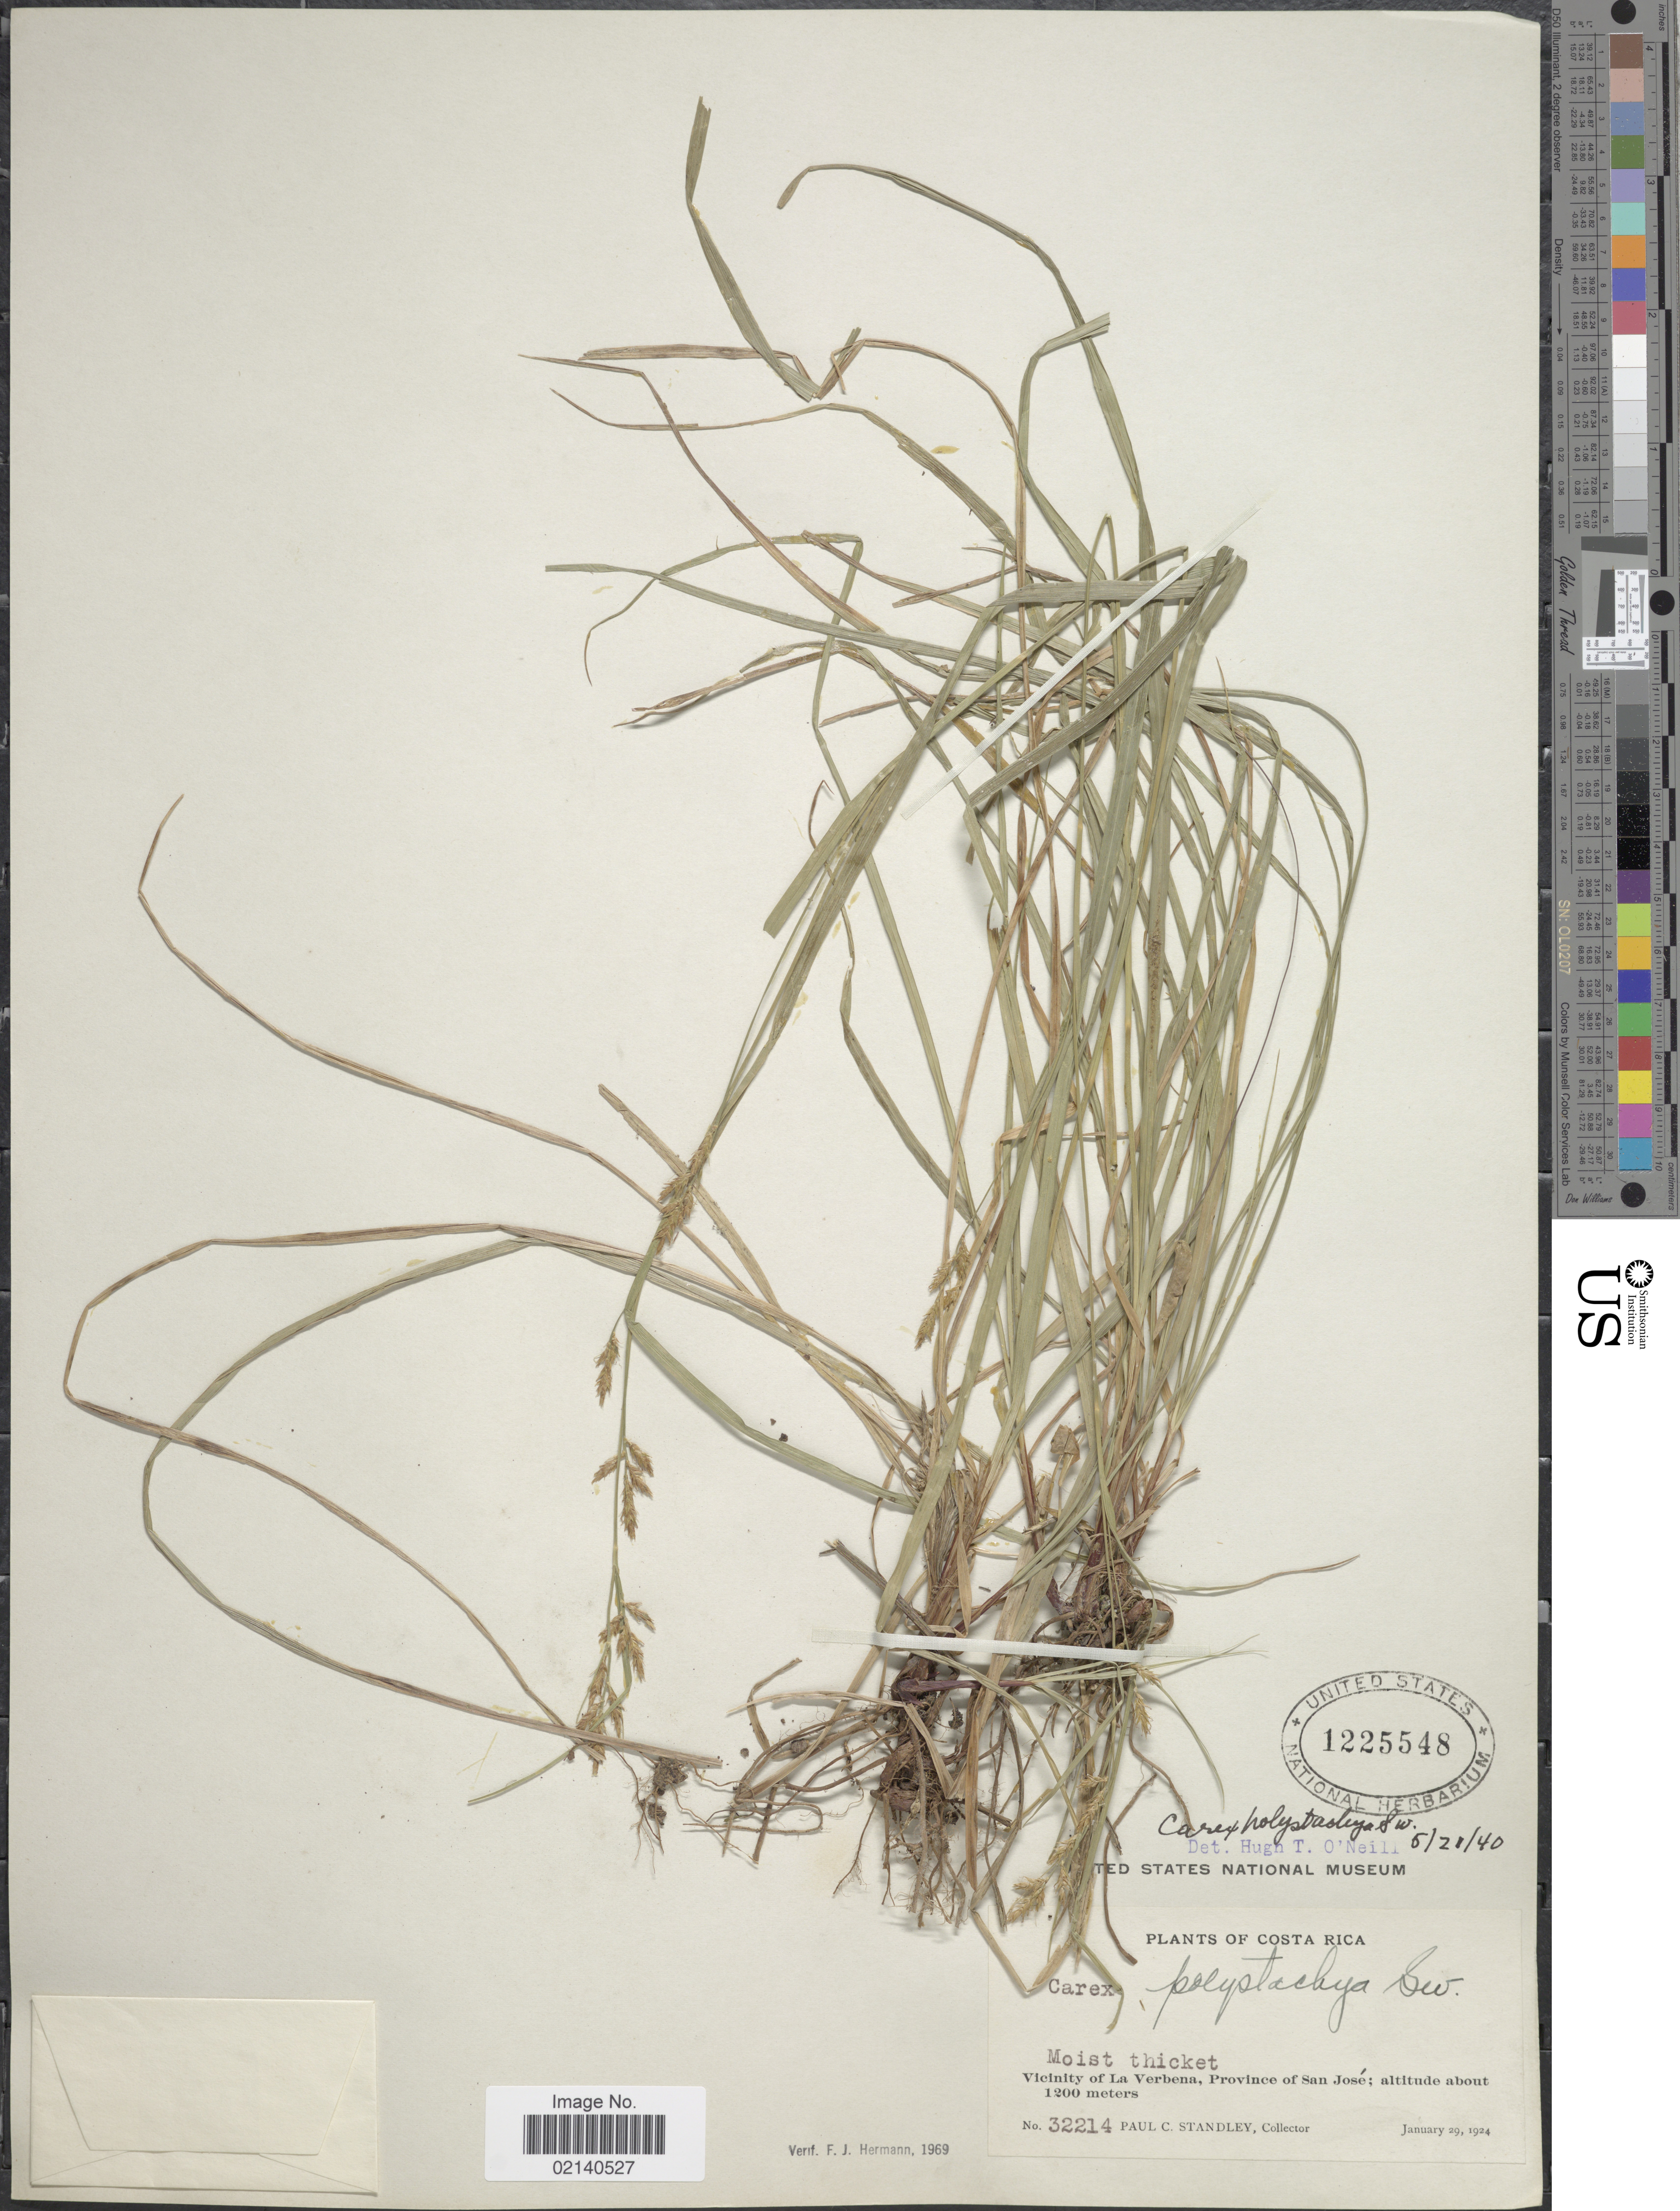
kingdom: Plantae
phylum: Tracheophyta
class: Liliopsida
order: Poales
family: Cyperaceae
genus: Carex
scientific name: Carex polystachya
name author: Sw. ex Wahlenb.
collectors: P. C. Standley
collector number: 32214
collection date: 1924-01-29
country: Costa Rica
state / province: San José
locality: Moist thicket, Vicinity of La Verbena.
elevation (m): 1200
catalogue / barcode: US 1225548